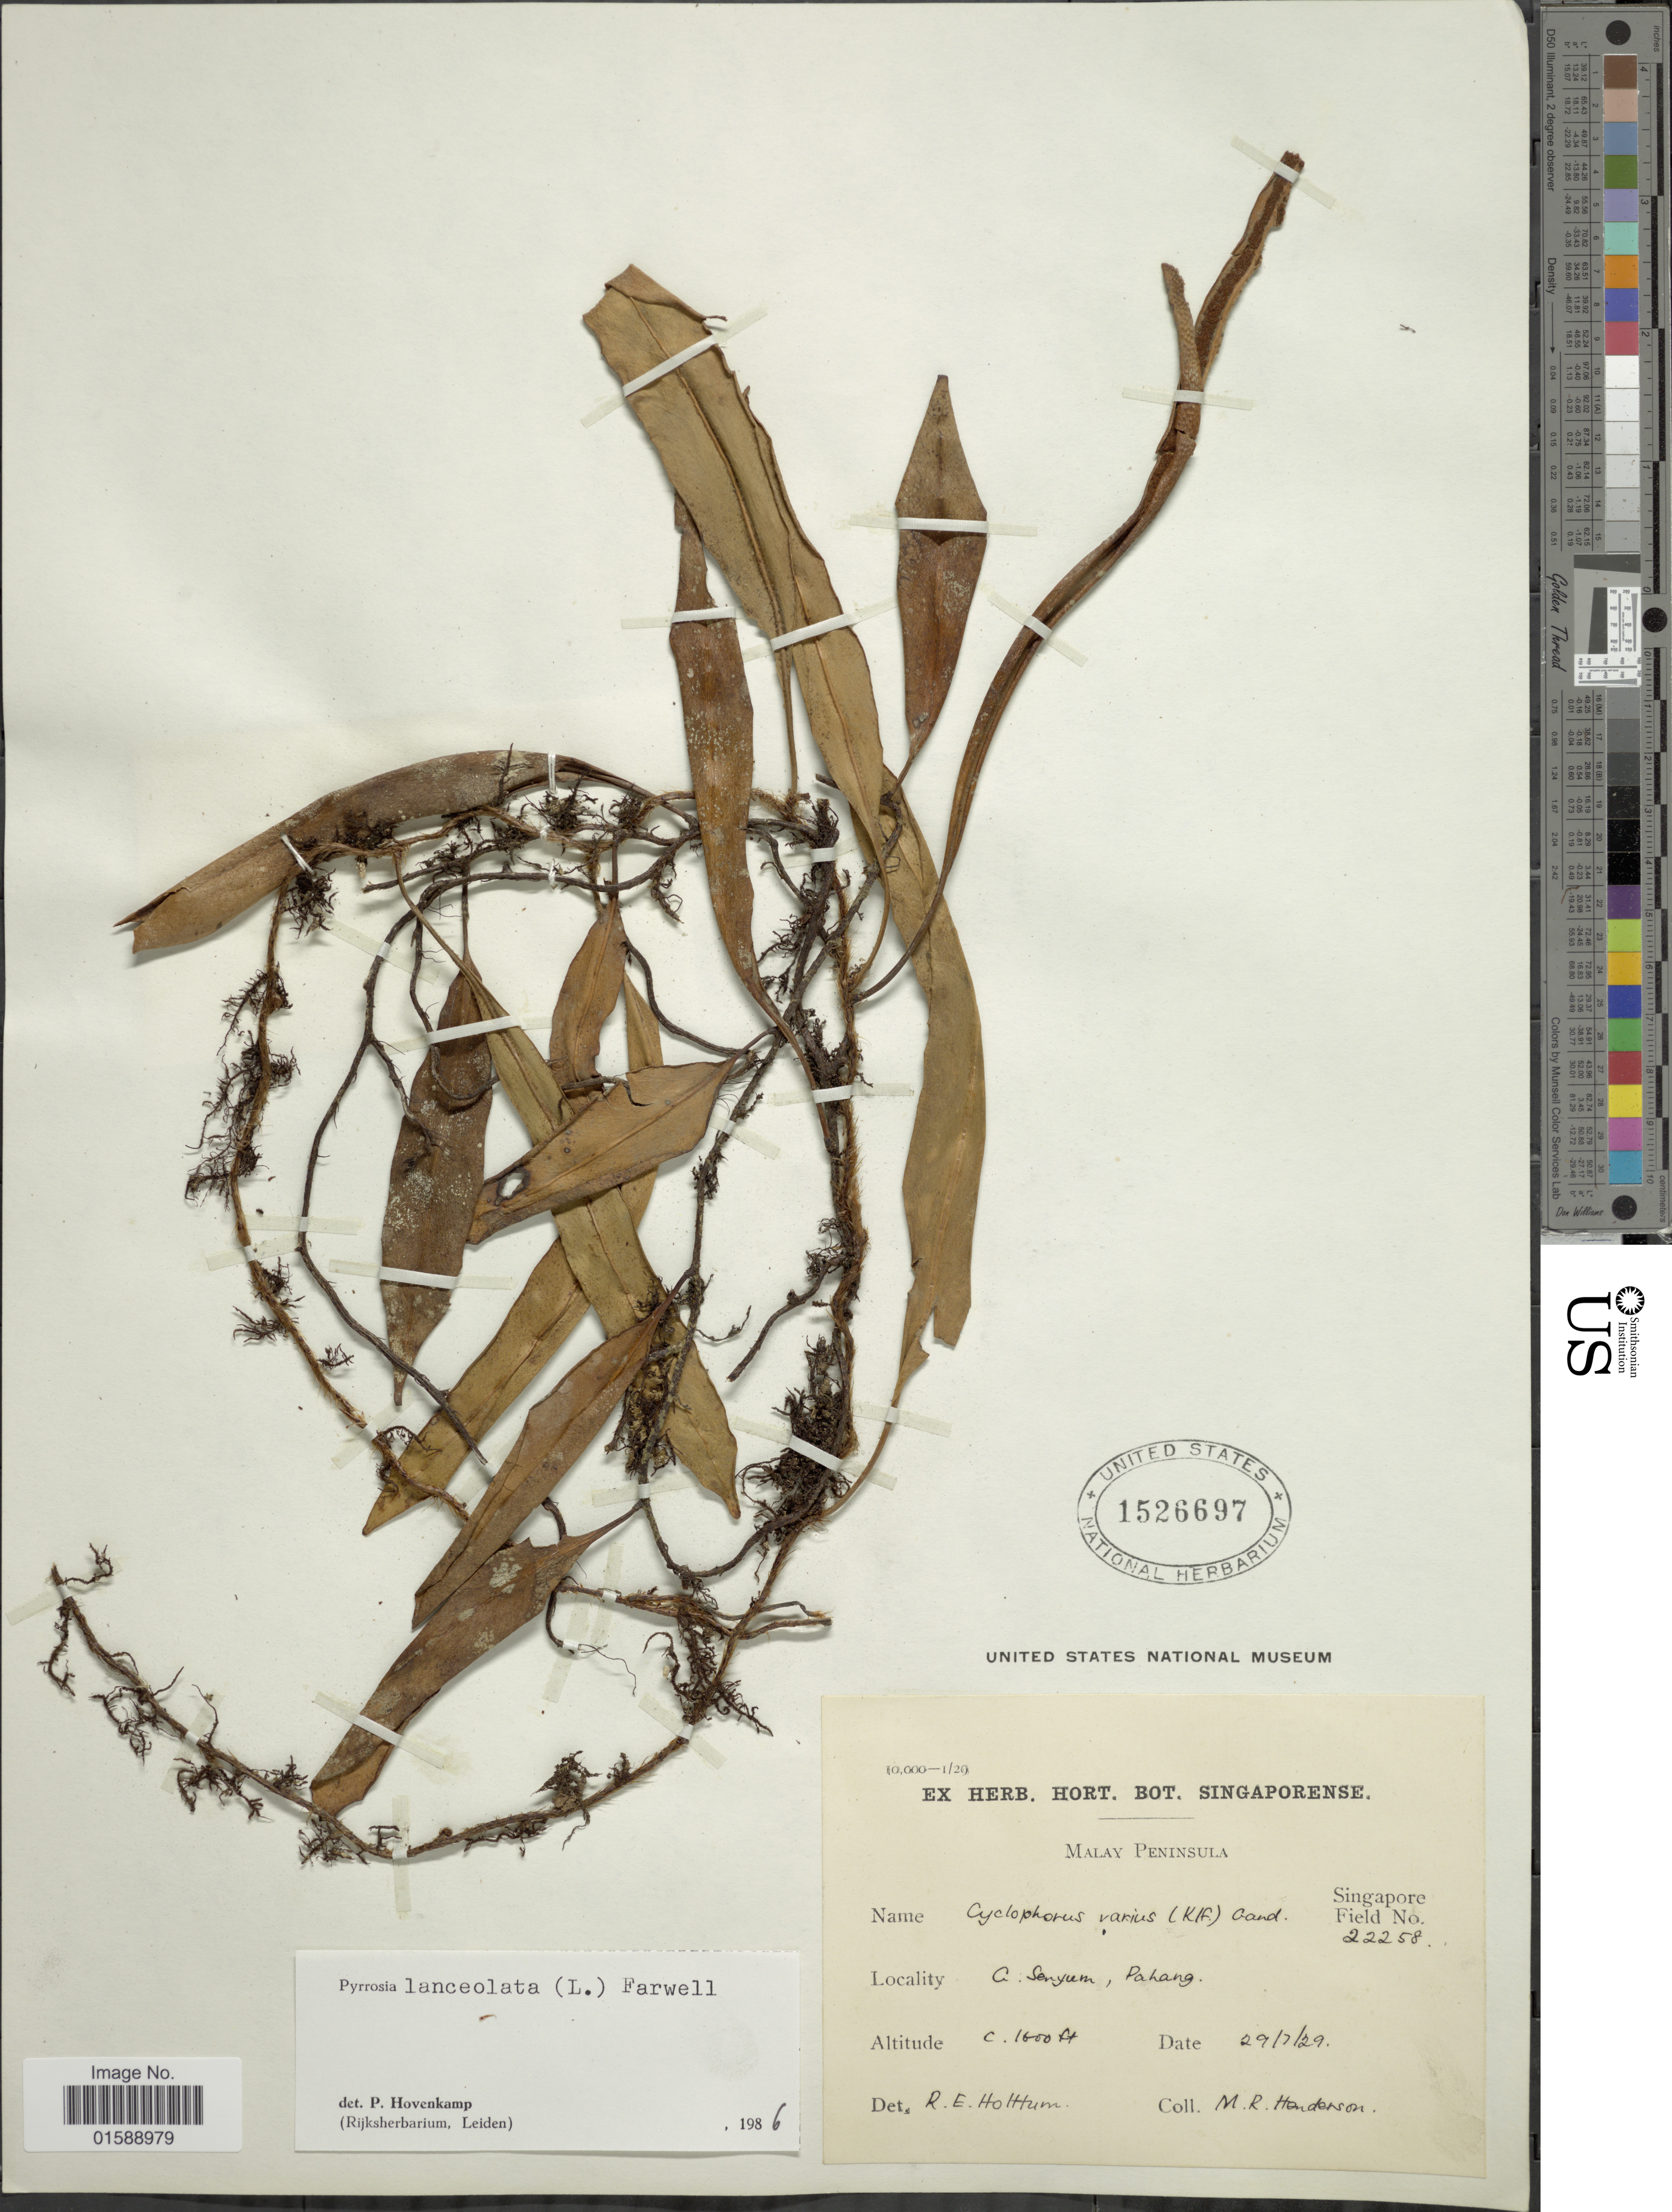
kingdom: Plantae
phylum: Tracheophyta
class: Polypodiopsida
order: Polypodiales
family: Polypodiaceae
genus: Pyrrosia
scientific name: Pyrrosia lanceolata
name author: (L.) Farw.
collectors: M. Henderson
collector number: Singapore Field 22258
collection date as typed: Transcribed d/m/y: 27/7/29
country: Malaysia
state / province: Pahang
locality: Malay Peninsula. C: Senyum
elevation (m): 488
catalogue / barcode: US 1526697